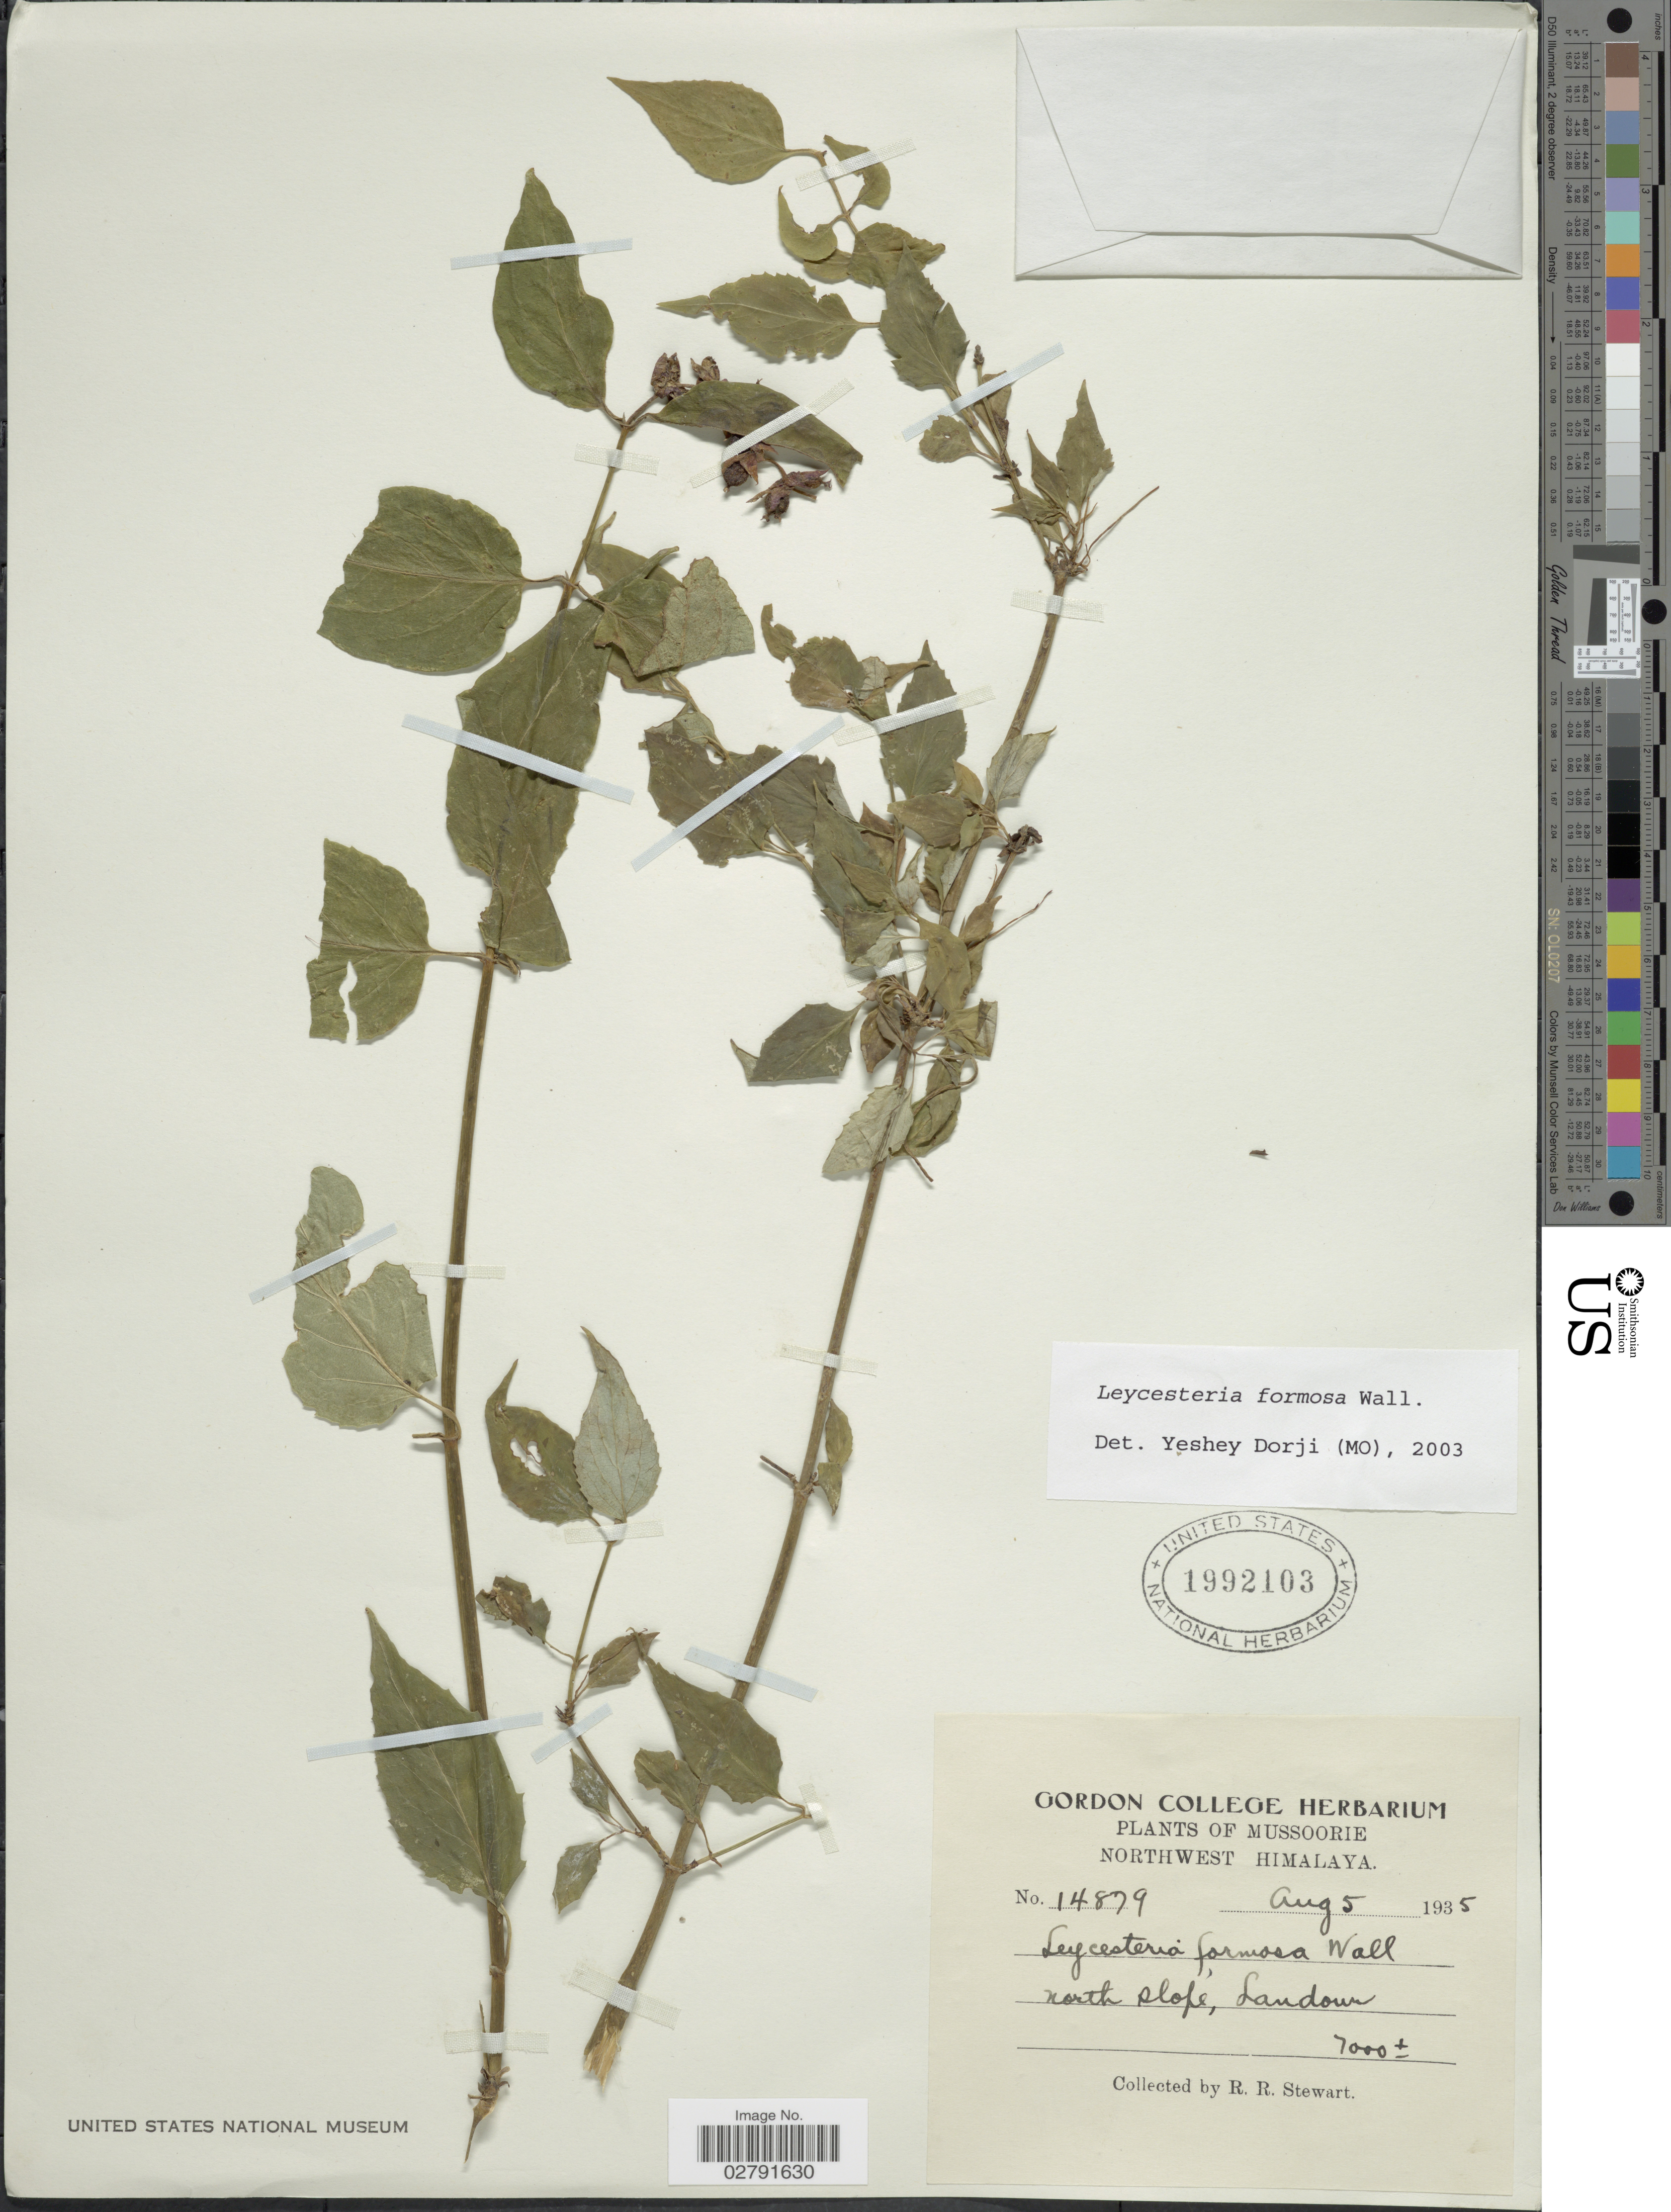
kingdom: Plantae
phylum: Tracheophyta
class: Magnoliopsida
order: Dipsacales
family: Caprifoliaceae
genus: Leycesteria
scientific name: Leycesteria formosa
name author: Wall.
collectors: R. R. Stewart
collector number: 14879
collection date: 1935-08-05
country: India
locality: Mussoorie, Northwest Himalaya, North slope, Landour.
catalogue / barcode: US 1992103